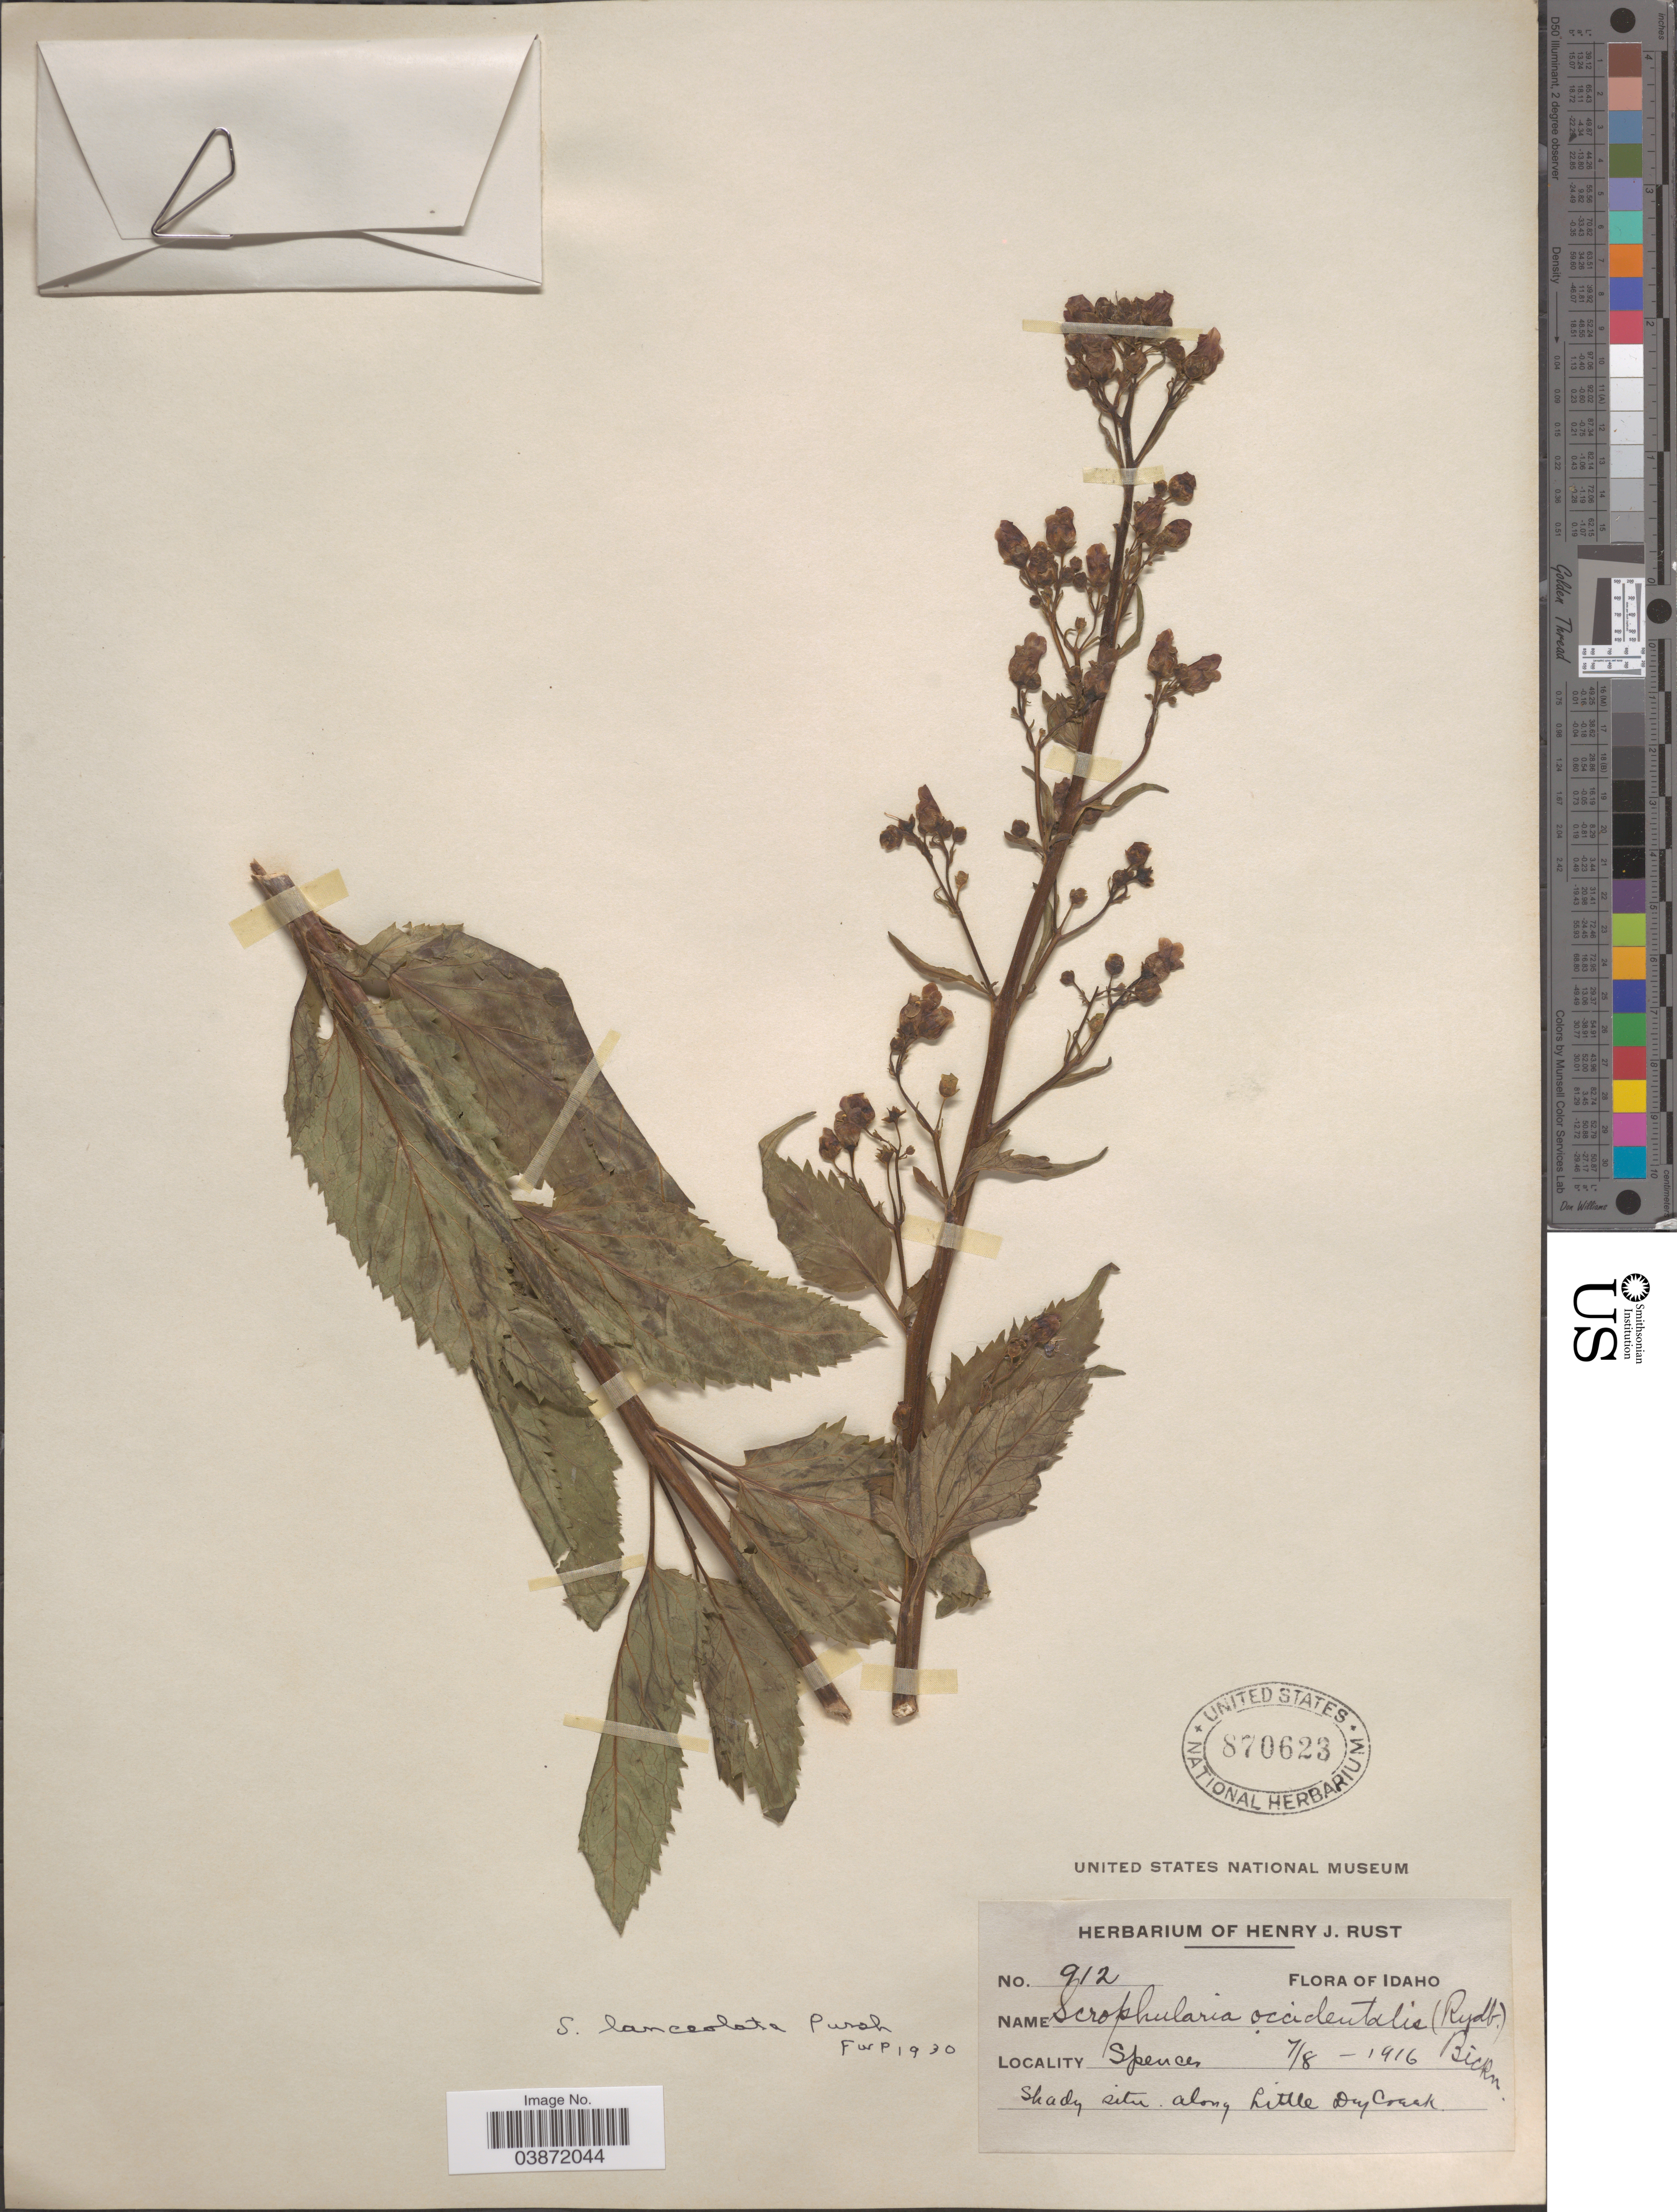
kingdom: Plantae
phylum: Tracheophyta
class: Magnoliopsida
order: Lamiales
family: Scrophulariaceae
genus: Scrophularia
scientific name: Scrophularia lanceolata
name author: Pursh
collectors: ex herb. Henry J. Rust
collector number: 912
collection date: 1916-07-08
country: United States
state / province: Idaho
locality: Spencer. Along Little Dry Creek.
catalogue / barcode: US 870623